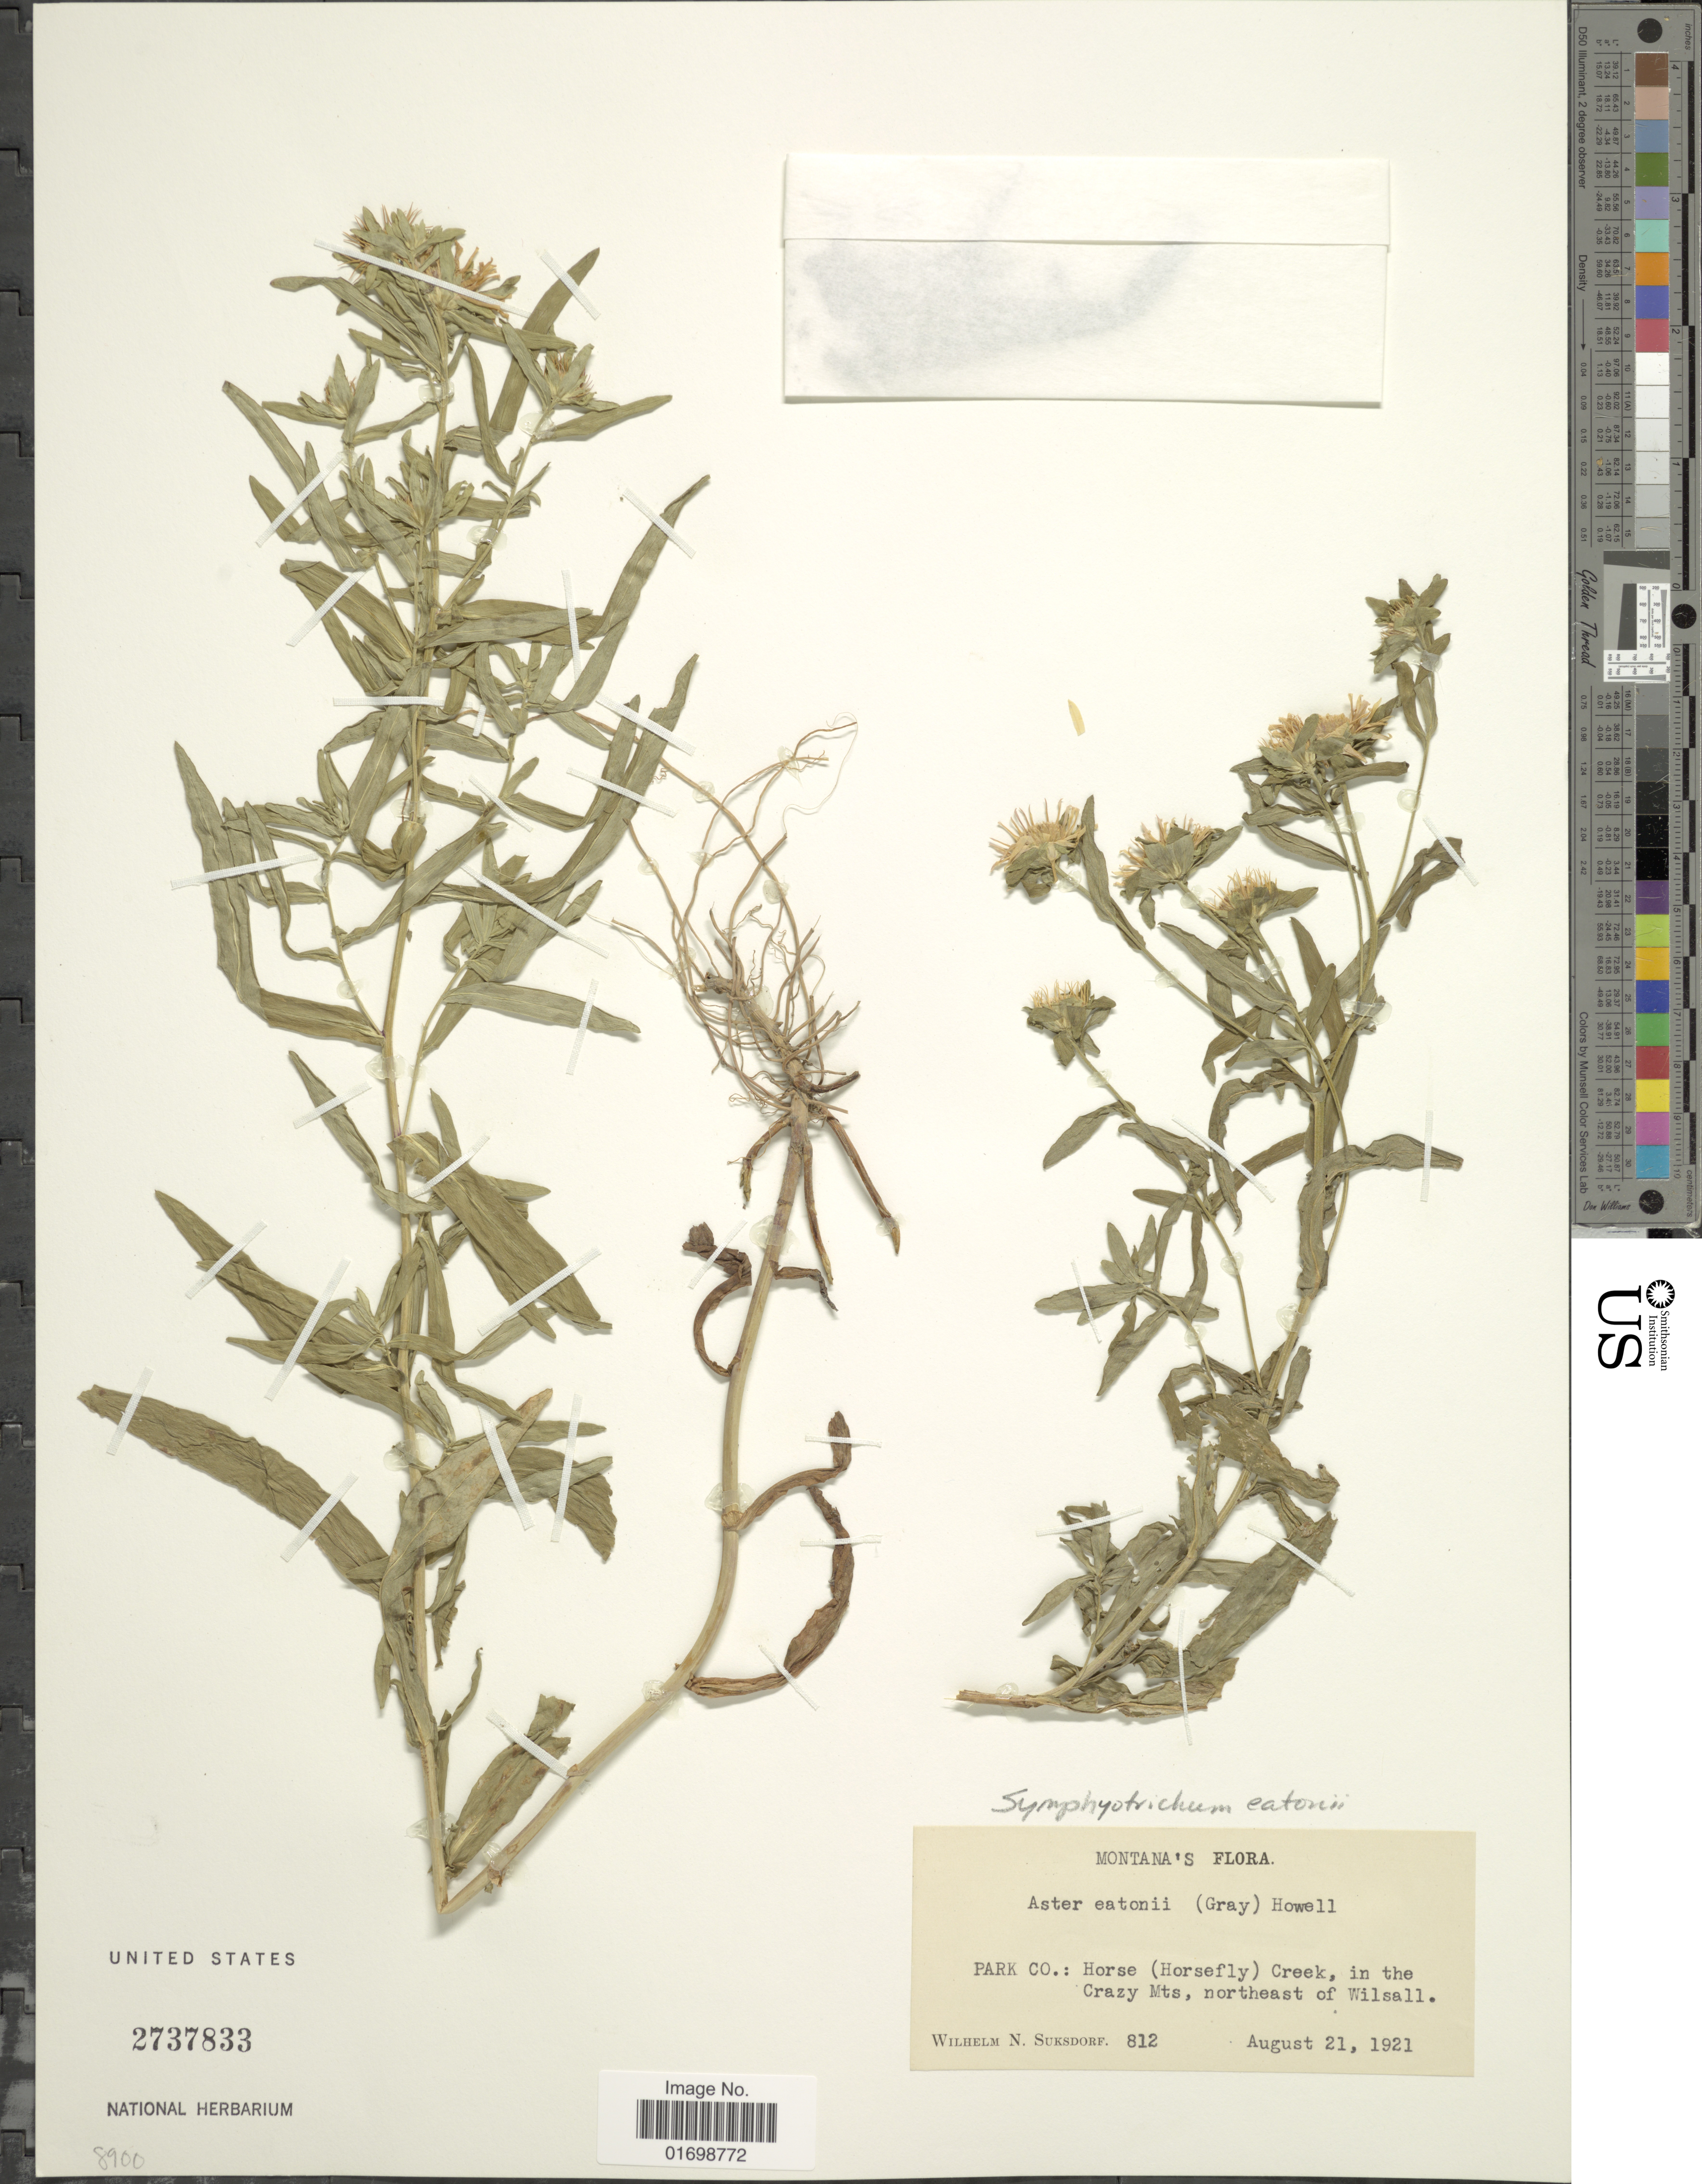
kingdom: Plantae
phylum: Tracheophyta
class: Magnoliopsida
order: Asterales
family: Asteraceae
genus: Symphyotrichum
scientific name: Symphyotrichum eatonii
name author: (A. Gray) G.L. Nesom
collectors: W. N. Suksdorf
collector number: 812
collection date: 1921-08-21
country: United States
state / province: Montana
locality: Park Co.: Horse (Horsefly) Creek, in the Crazy Mts, northeast of Wilsall.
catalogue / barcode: US 2737833